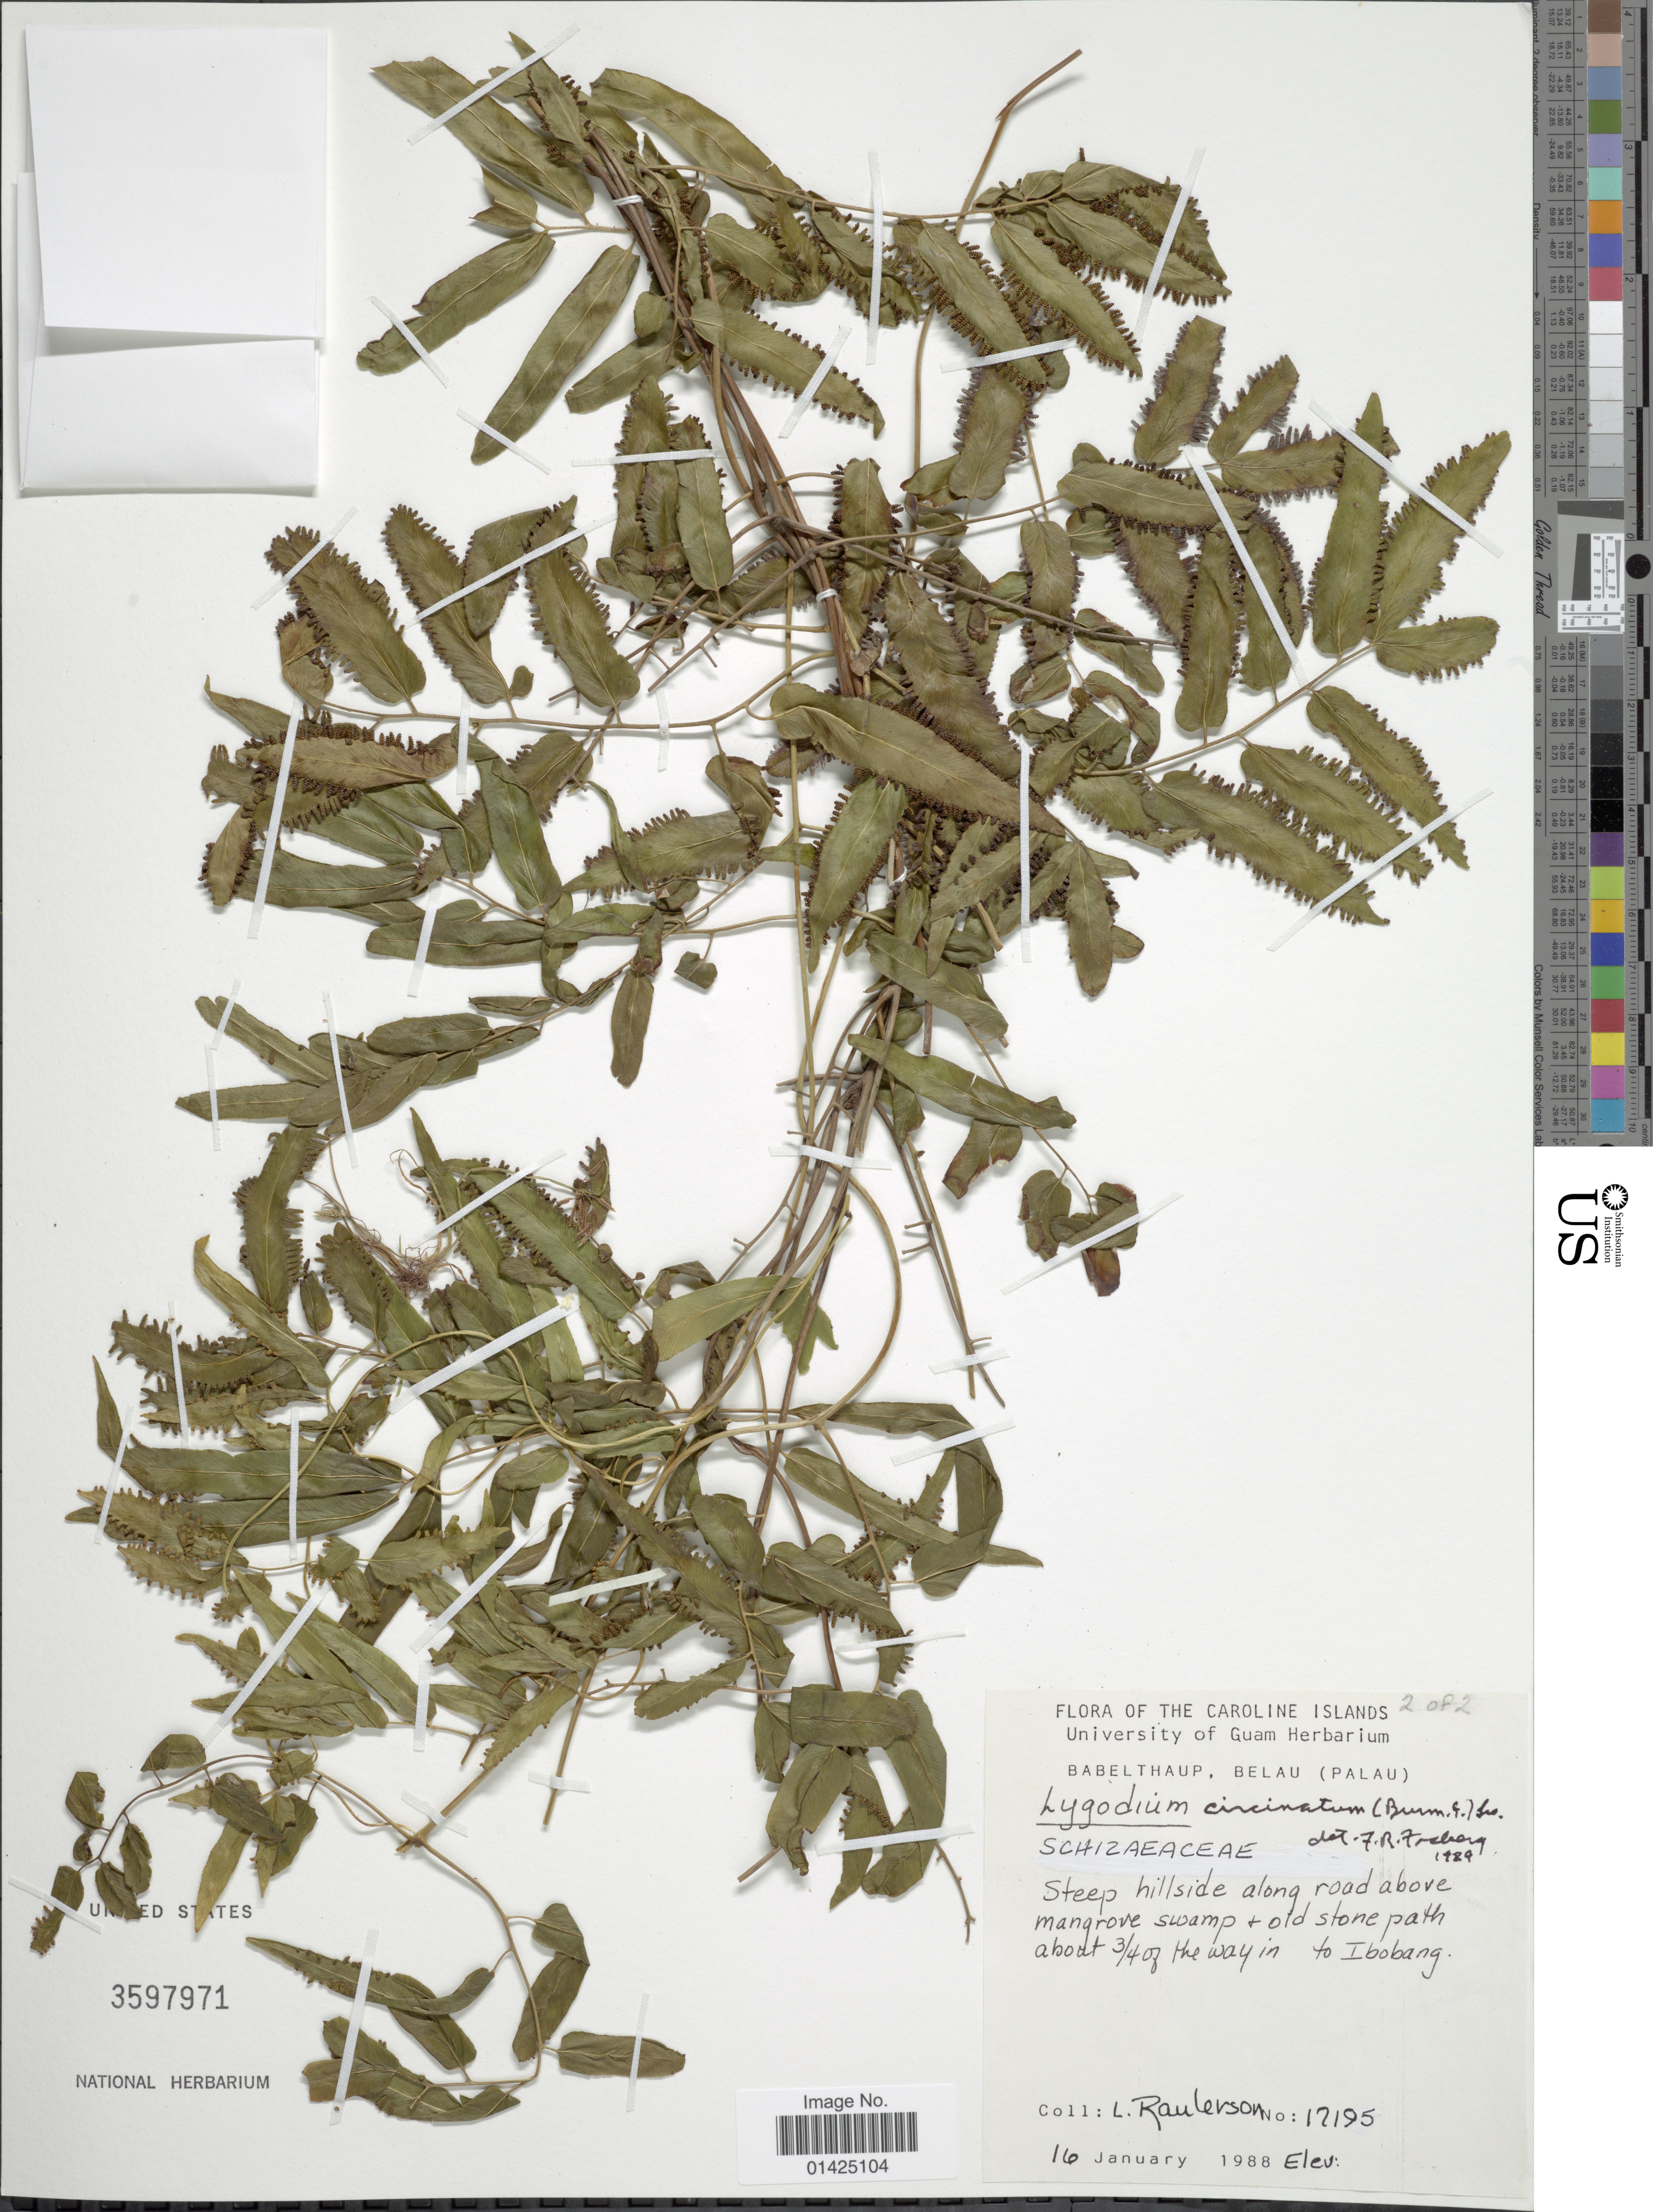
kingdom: Plantae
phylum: Tracheophyta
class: Polypodiopsida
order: Schizaeales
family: Lygodiaceae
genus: Lygodium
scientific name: Lygodium circinnatum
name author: (Burm. f.) Sw.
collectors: L. Raulerson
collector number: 12195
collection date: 1988-01-16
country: Palau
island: Babeldaob [Babelthuap]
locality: Babelthaup, Belau (Papalau), Steep hillside along road above mangrove swamp + old stone path about 3/4 of the way in to Ibobang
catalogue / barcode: US 3597971